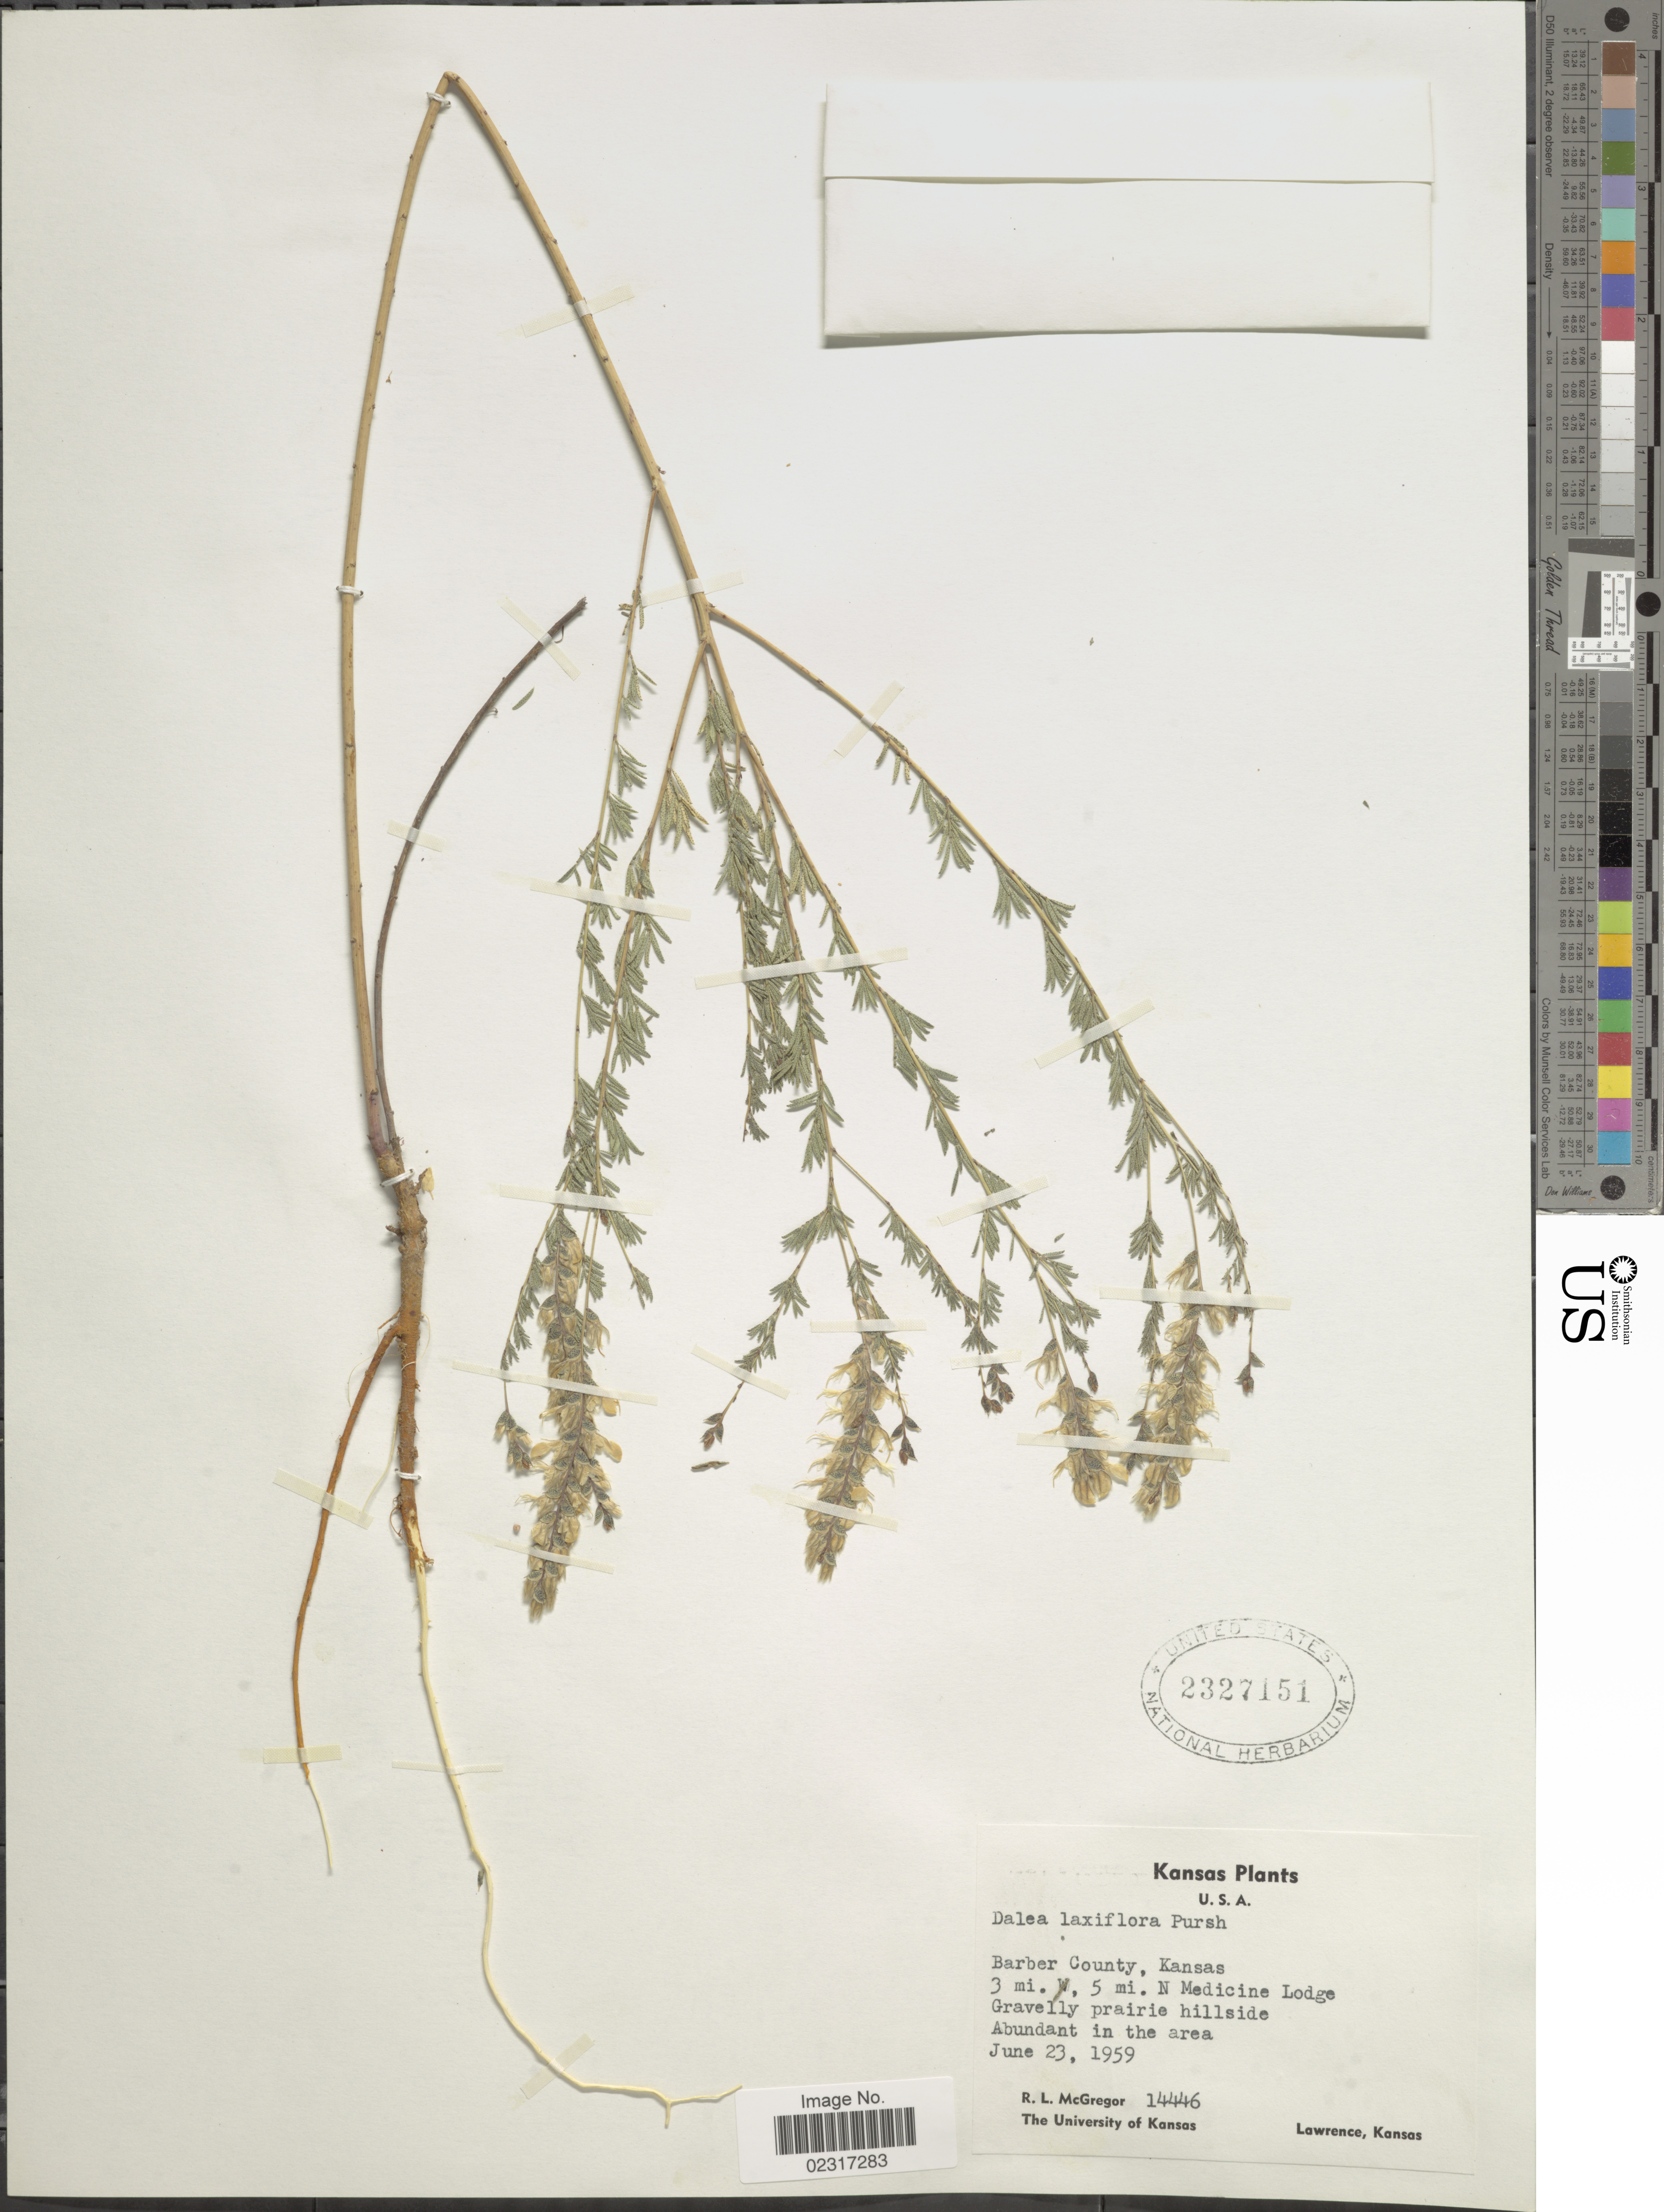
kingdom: Plantae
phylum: Tracheophyta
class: Magnoliopsida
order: Fabales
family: Fabaceae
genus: Dalea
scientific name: Dalea enneandra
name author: Nutt.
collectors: R. McGregor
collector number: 14446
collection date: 1959-06-23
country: United States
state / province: Kansas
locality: Barber County, 3 mi. W. 5 mi. N. Medicine Lodge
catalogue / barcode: US 2327151